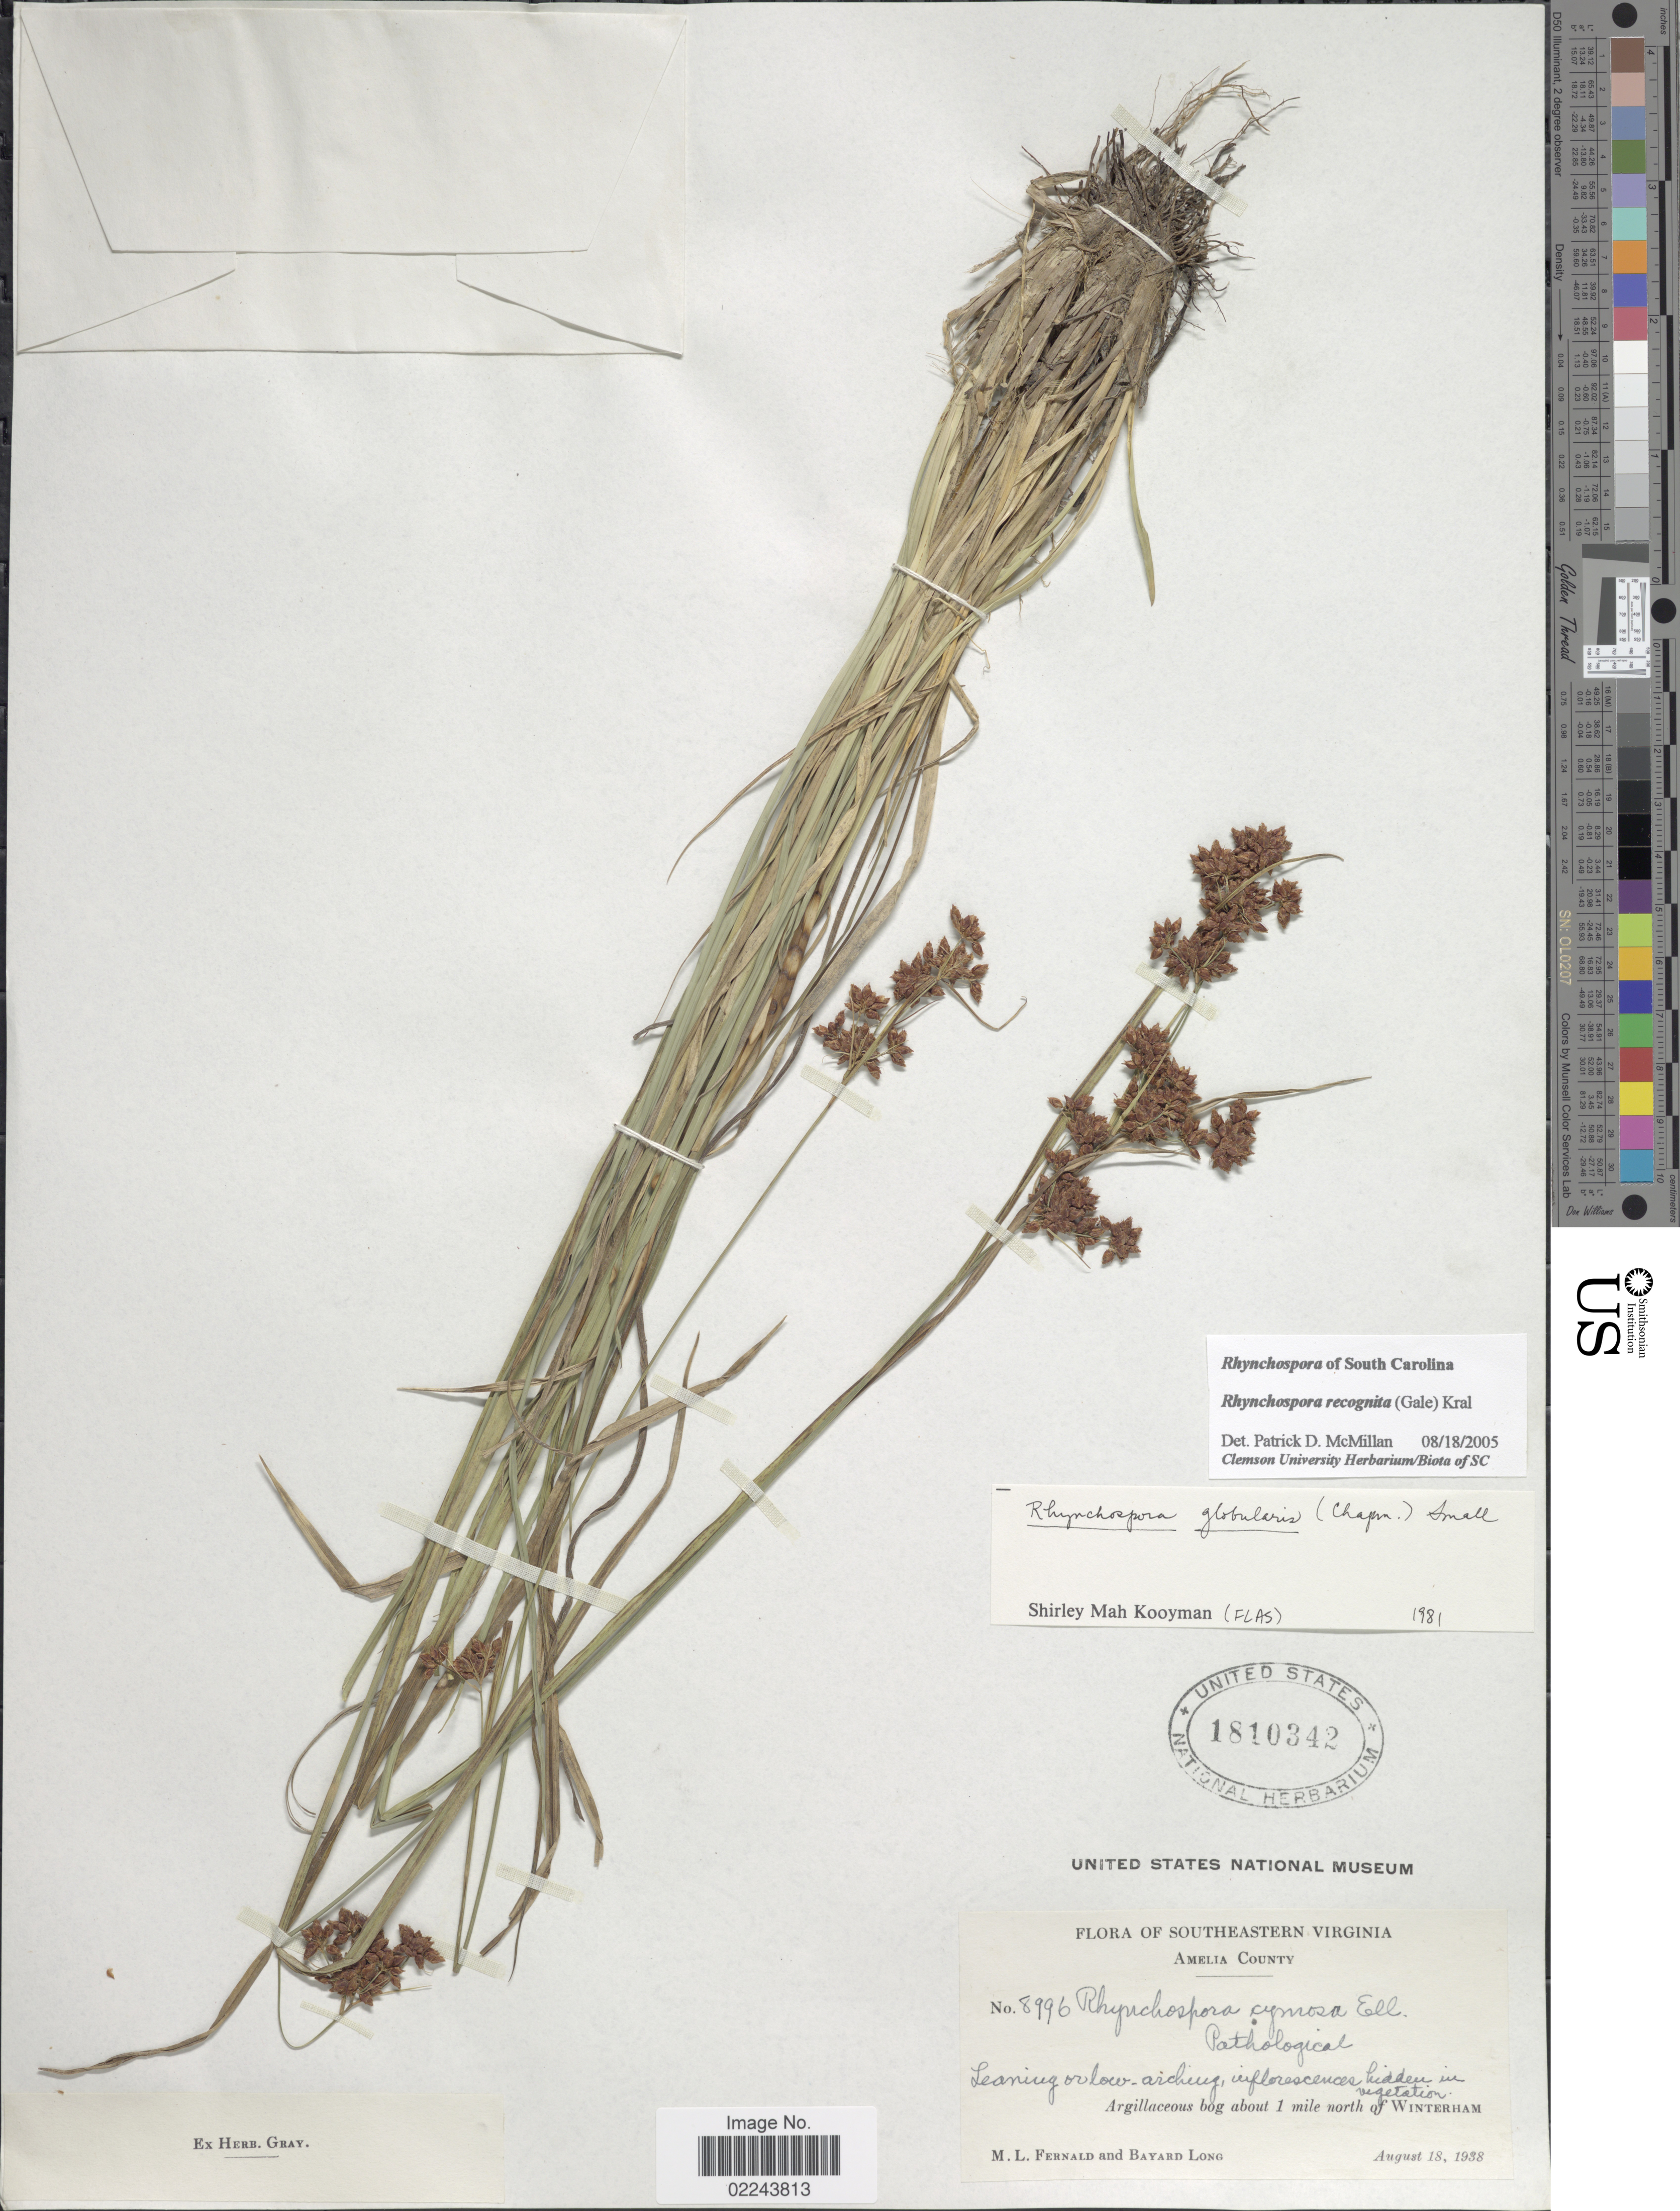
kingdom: Plantae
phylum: Tracheophyta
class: Liliopsida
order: Poales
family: Cyperaceae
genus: Rhynchospora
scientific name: Rhynchospora recognita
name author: (Gale) Kral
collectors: M. L. Fernald & B. Long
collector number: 8996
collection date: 1938-08-18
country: United States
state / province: Virginia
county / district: Amelia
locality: Southeastern Virginia, Amelia County, about 1 mile north of Winterham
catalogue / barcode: US 1810342